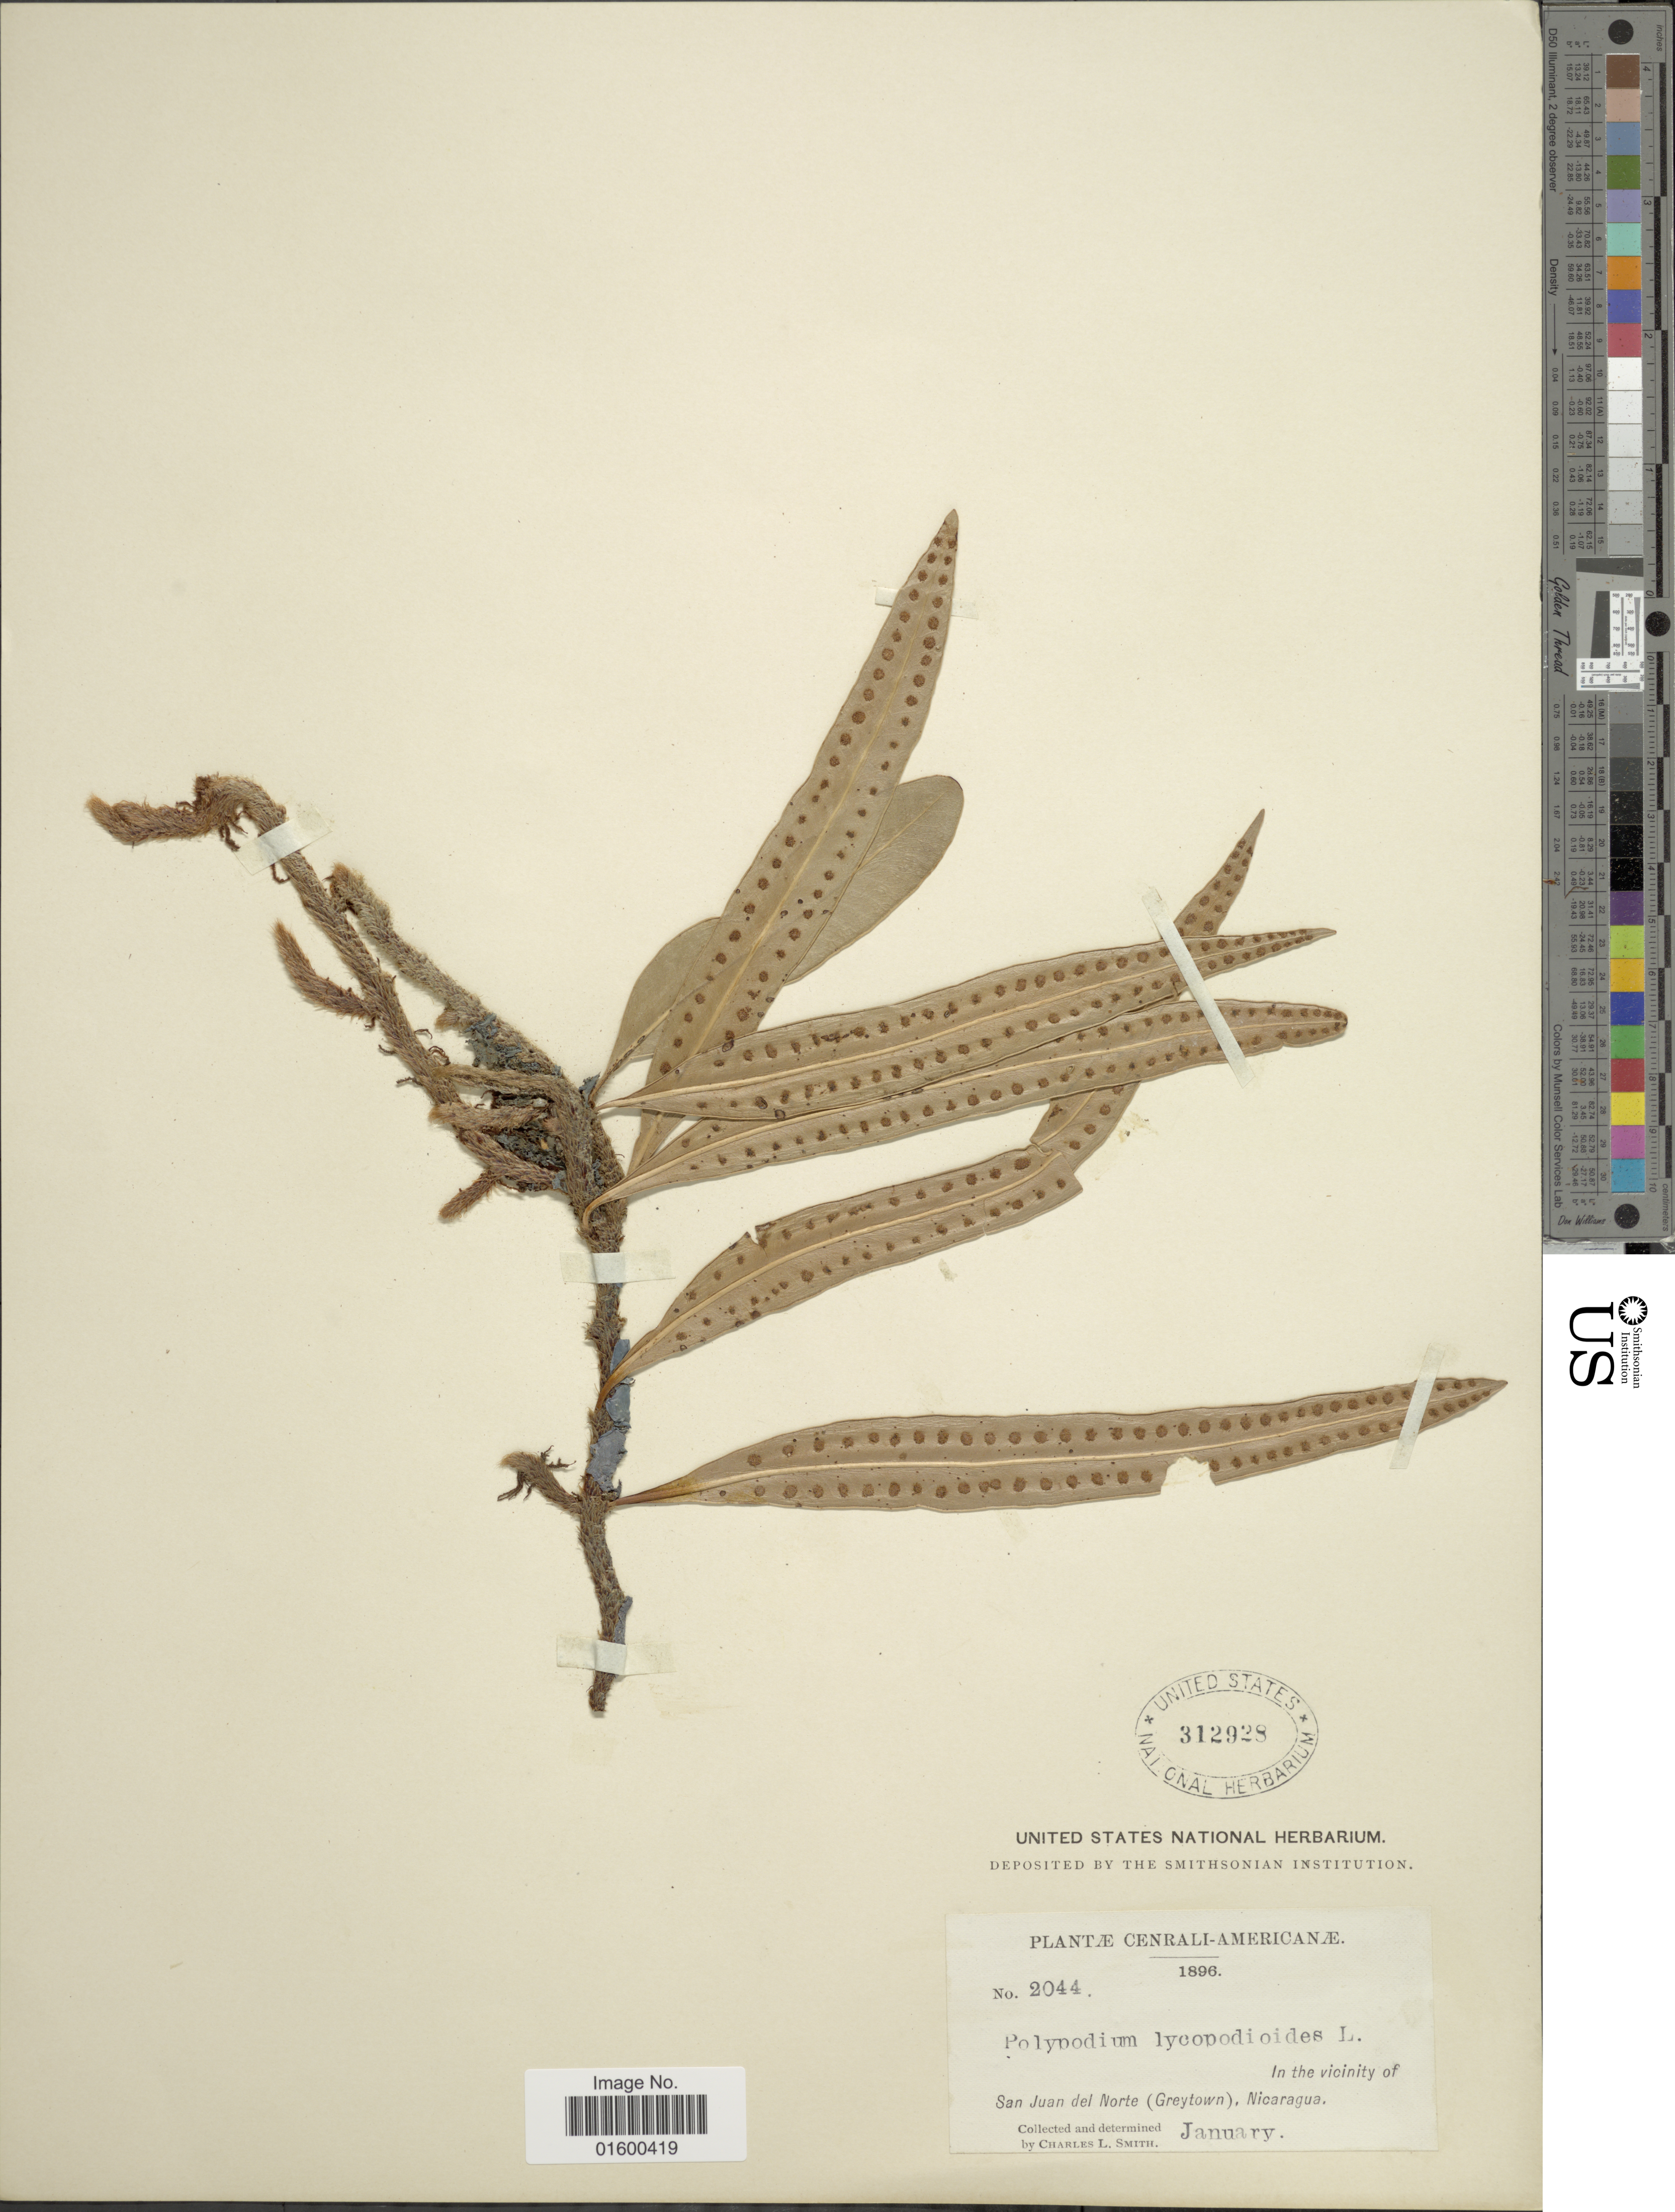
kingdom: Plantae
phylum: Tracheophyta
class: Polypodiopsida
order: Polypodiales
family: Polypodiaceae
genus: Microgramma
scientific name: Microgramma nitida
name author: (J. Sm.) A.R. Sm.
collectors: C. L. Smith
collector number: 2044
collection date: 1896-01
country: Nicaragua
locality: Centrali-Americanae, vicinity of San Juan del Norte (Greytown)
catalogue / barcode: US 312928